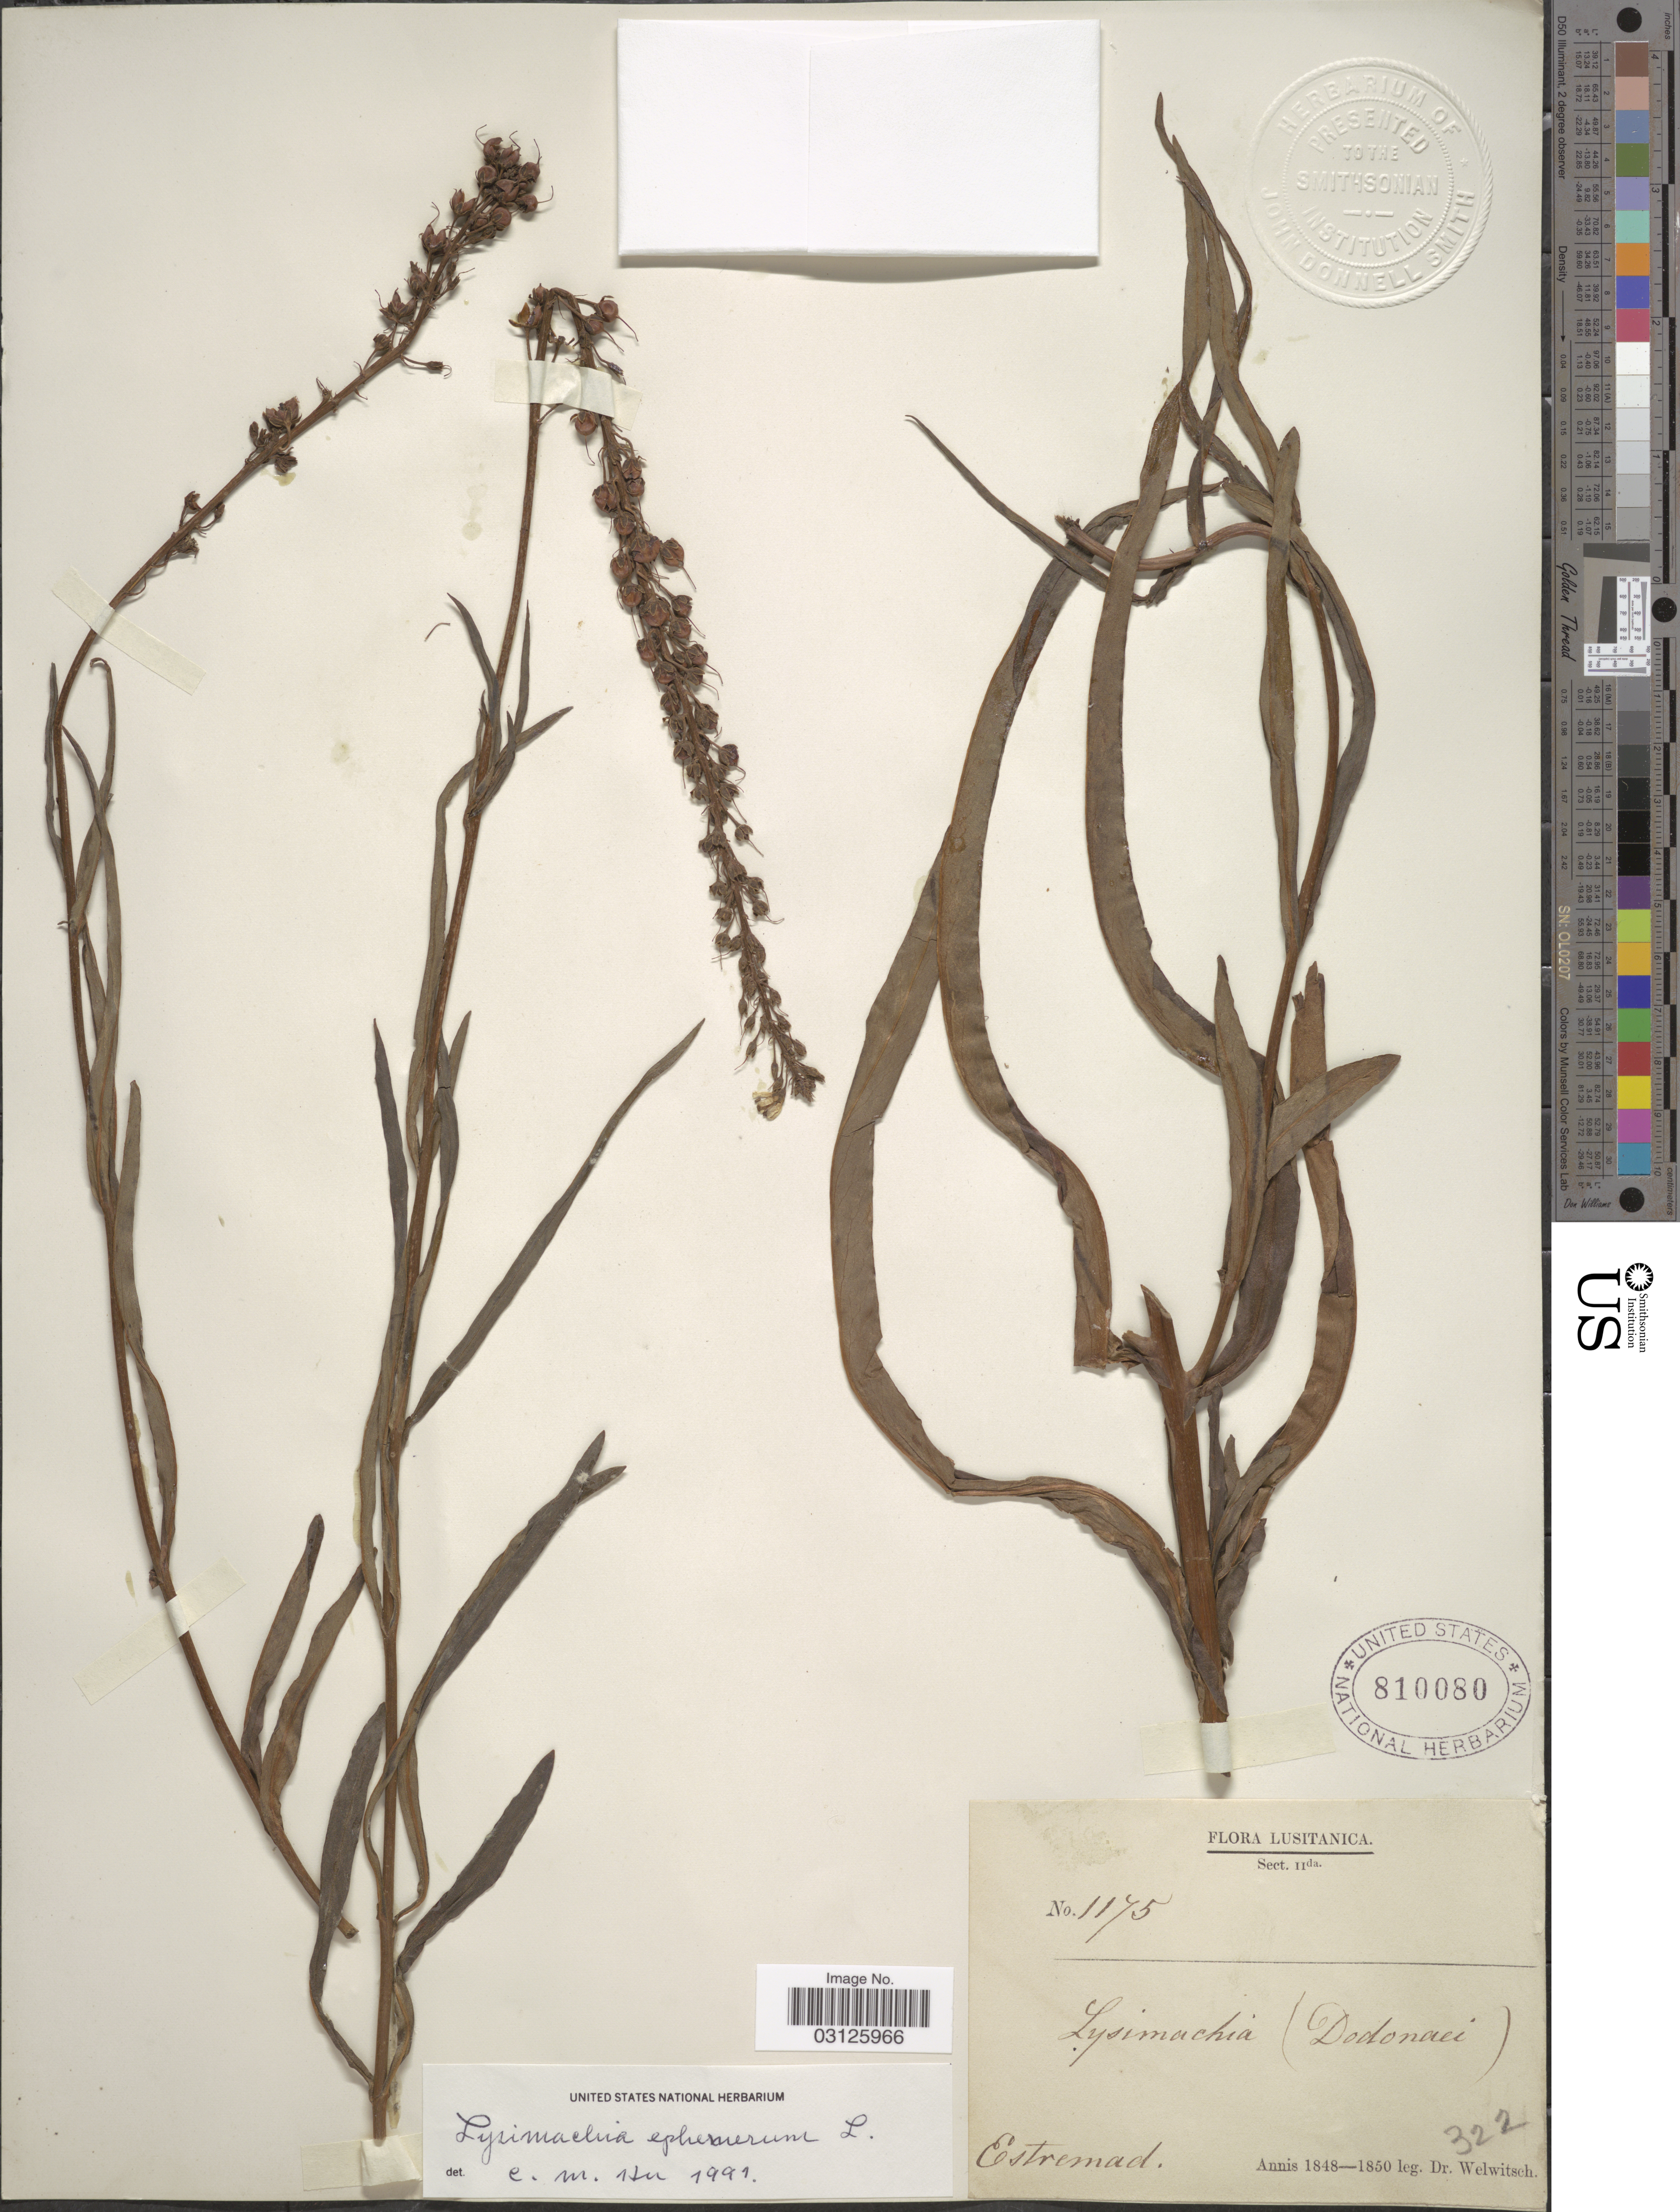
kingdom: Plantae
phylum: Tracheophyta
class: Magnoliopsida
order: Ericales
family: Primulaceae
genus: Lysimachia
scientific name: Lysimachia ephemerum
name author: L.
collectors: -. Welwitsch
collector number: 1175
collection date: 1848/1850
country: Portugal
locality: Lusitanica. Estremad.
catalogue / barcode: US 810080